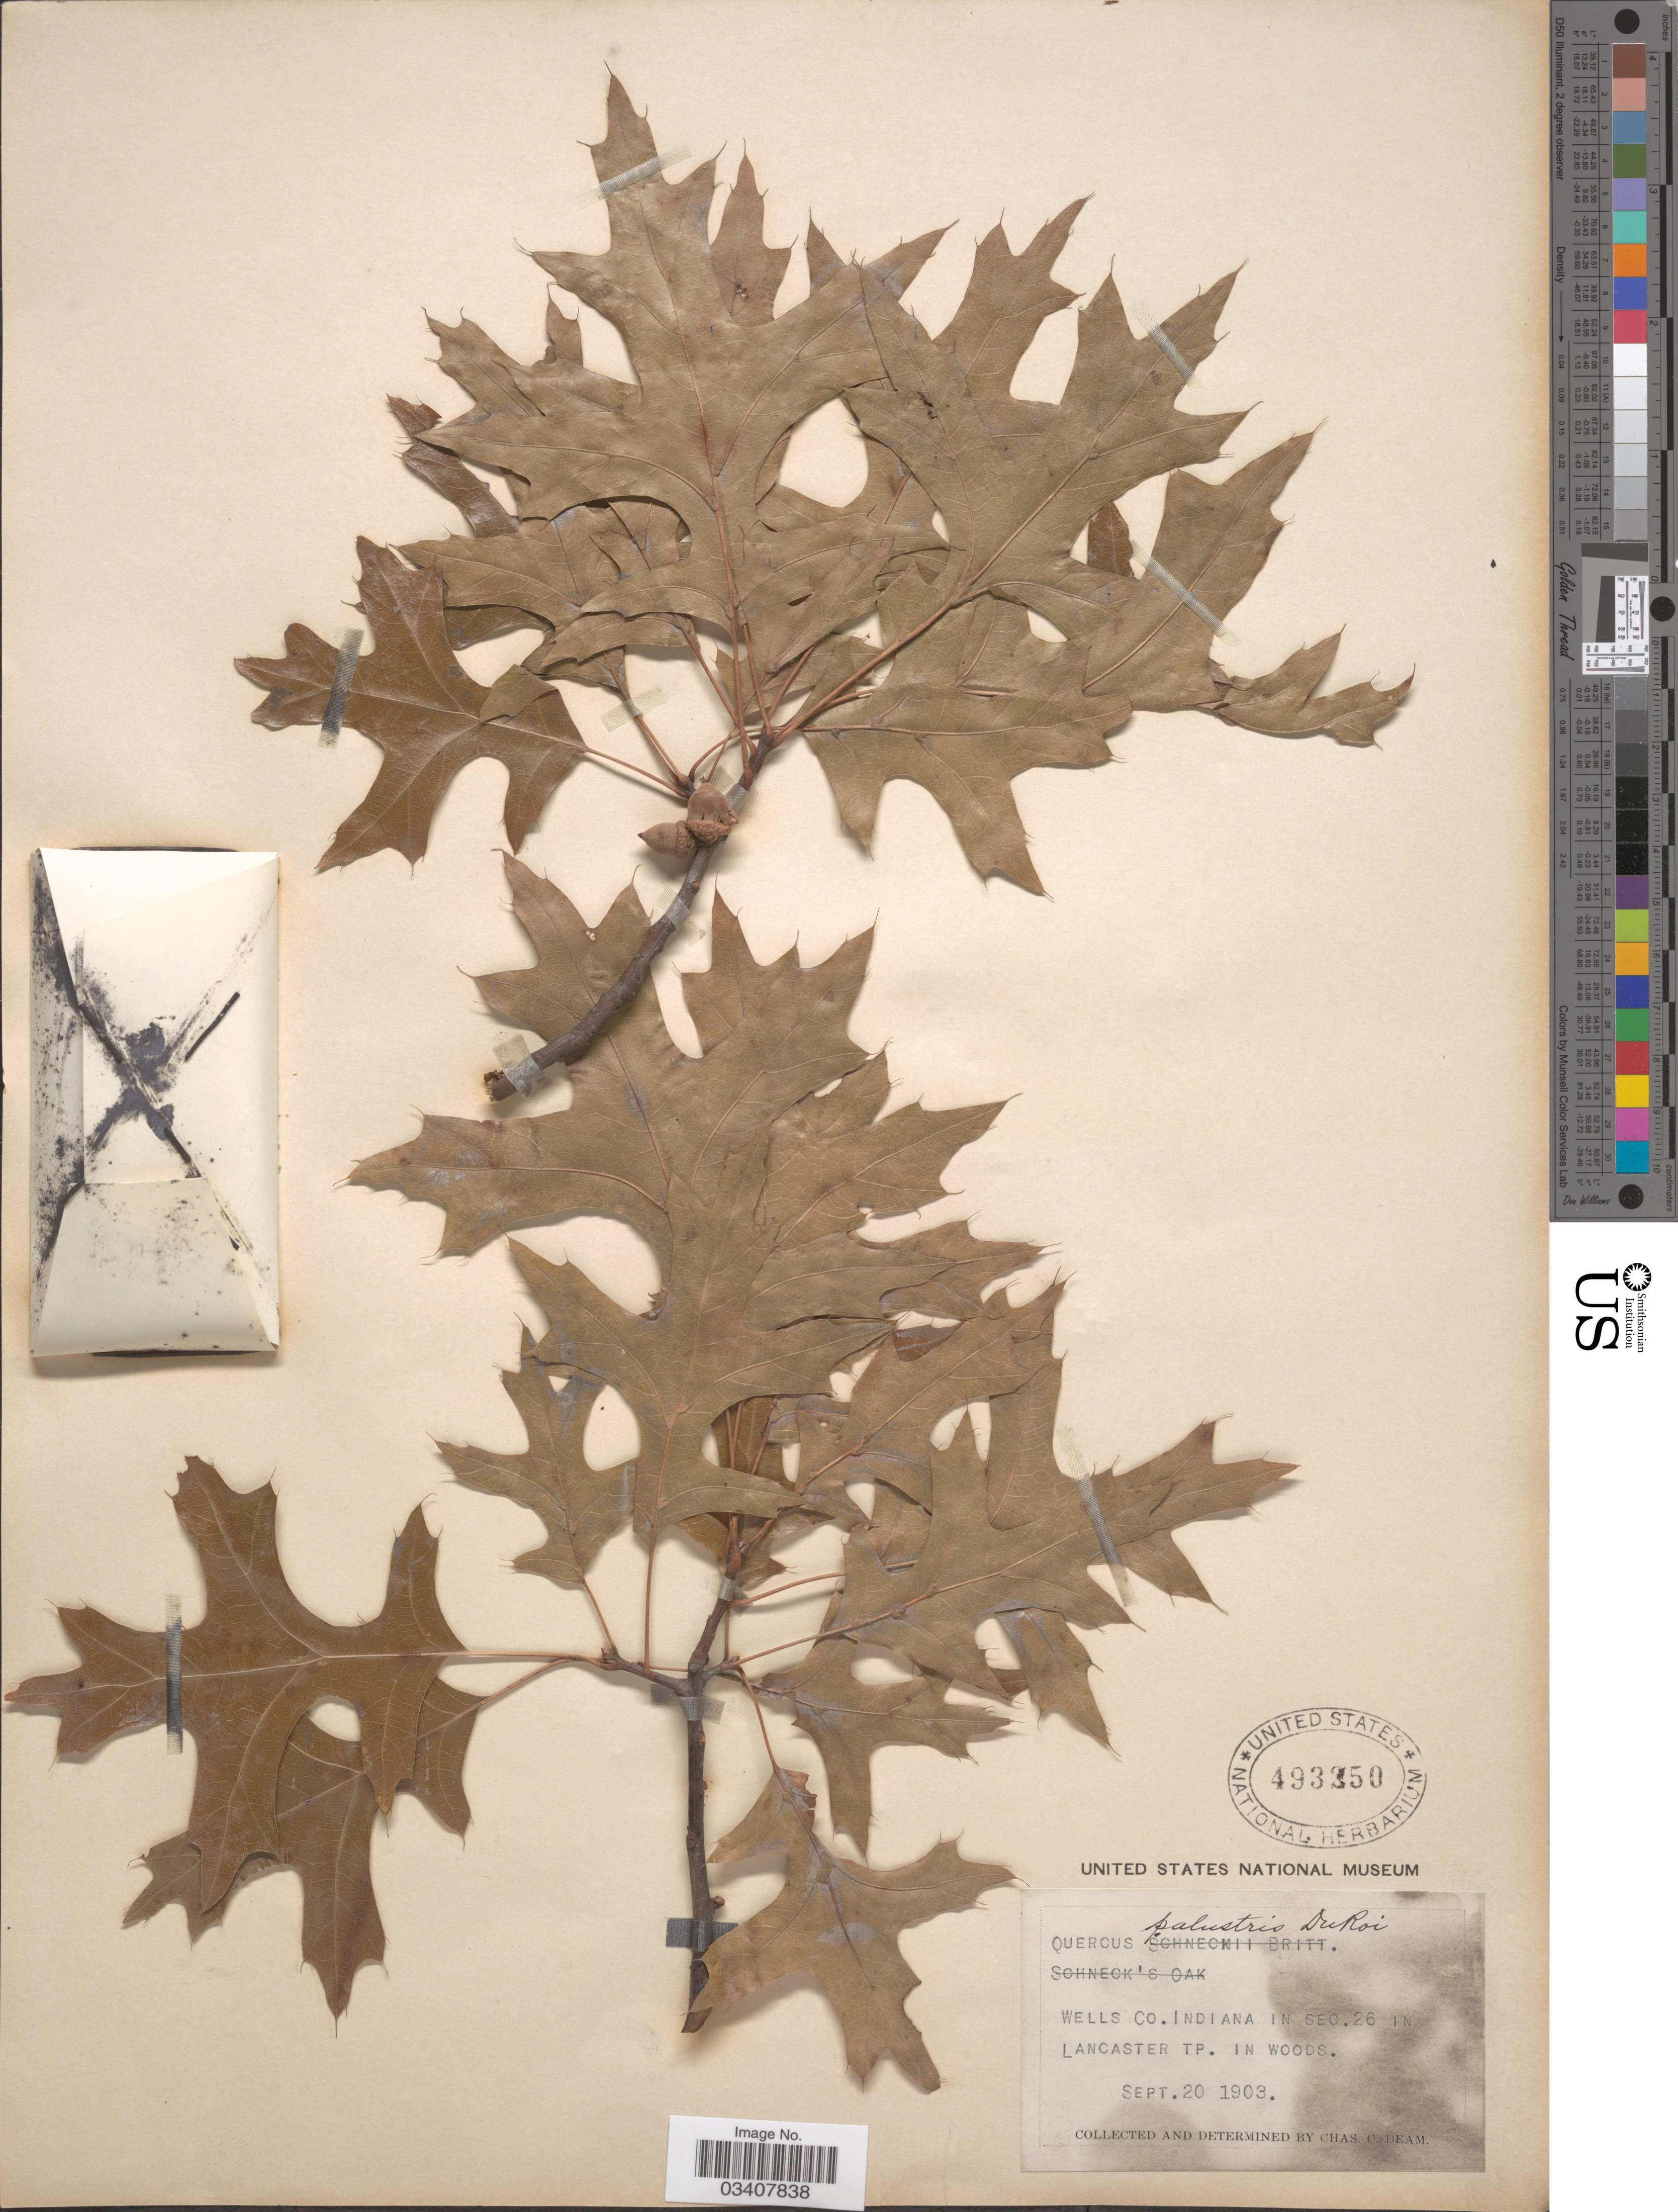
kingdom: Plantae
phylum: Tracheophyta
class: Magnoliopsida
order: Fagales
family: Fagaceae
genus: Quercus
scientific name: Quercus palustris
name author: Münchh.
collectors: C. C. Deam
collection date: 1903-09-20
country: United States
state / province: Indiana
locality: Wells Co. Indiana in Sec. 26 in Lancaster Tp.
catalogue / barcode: US 493350